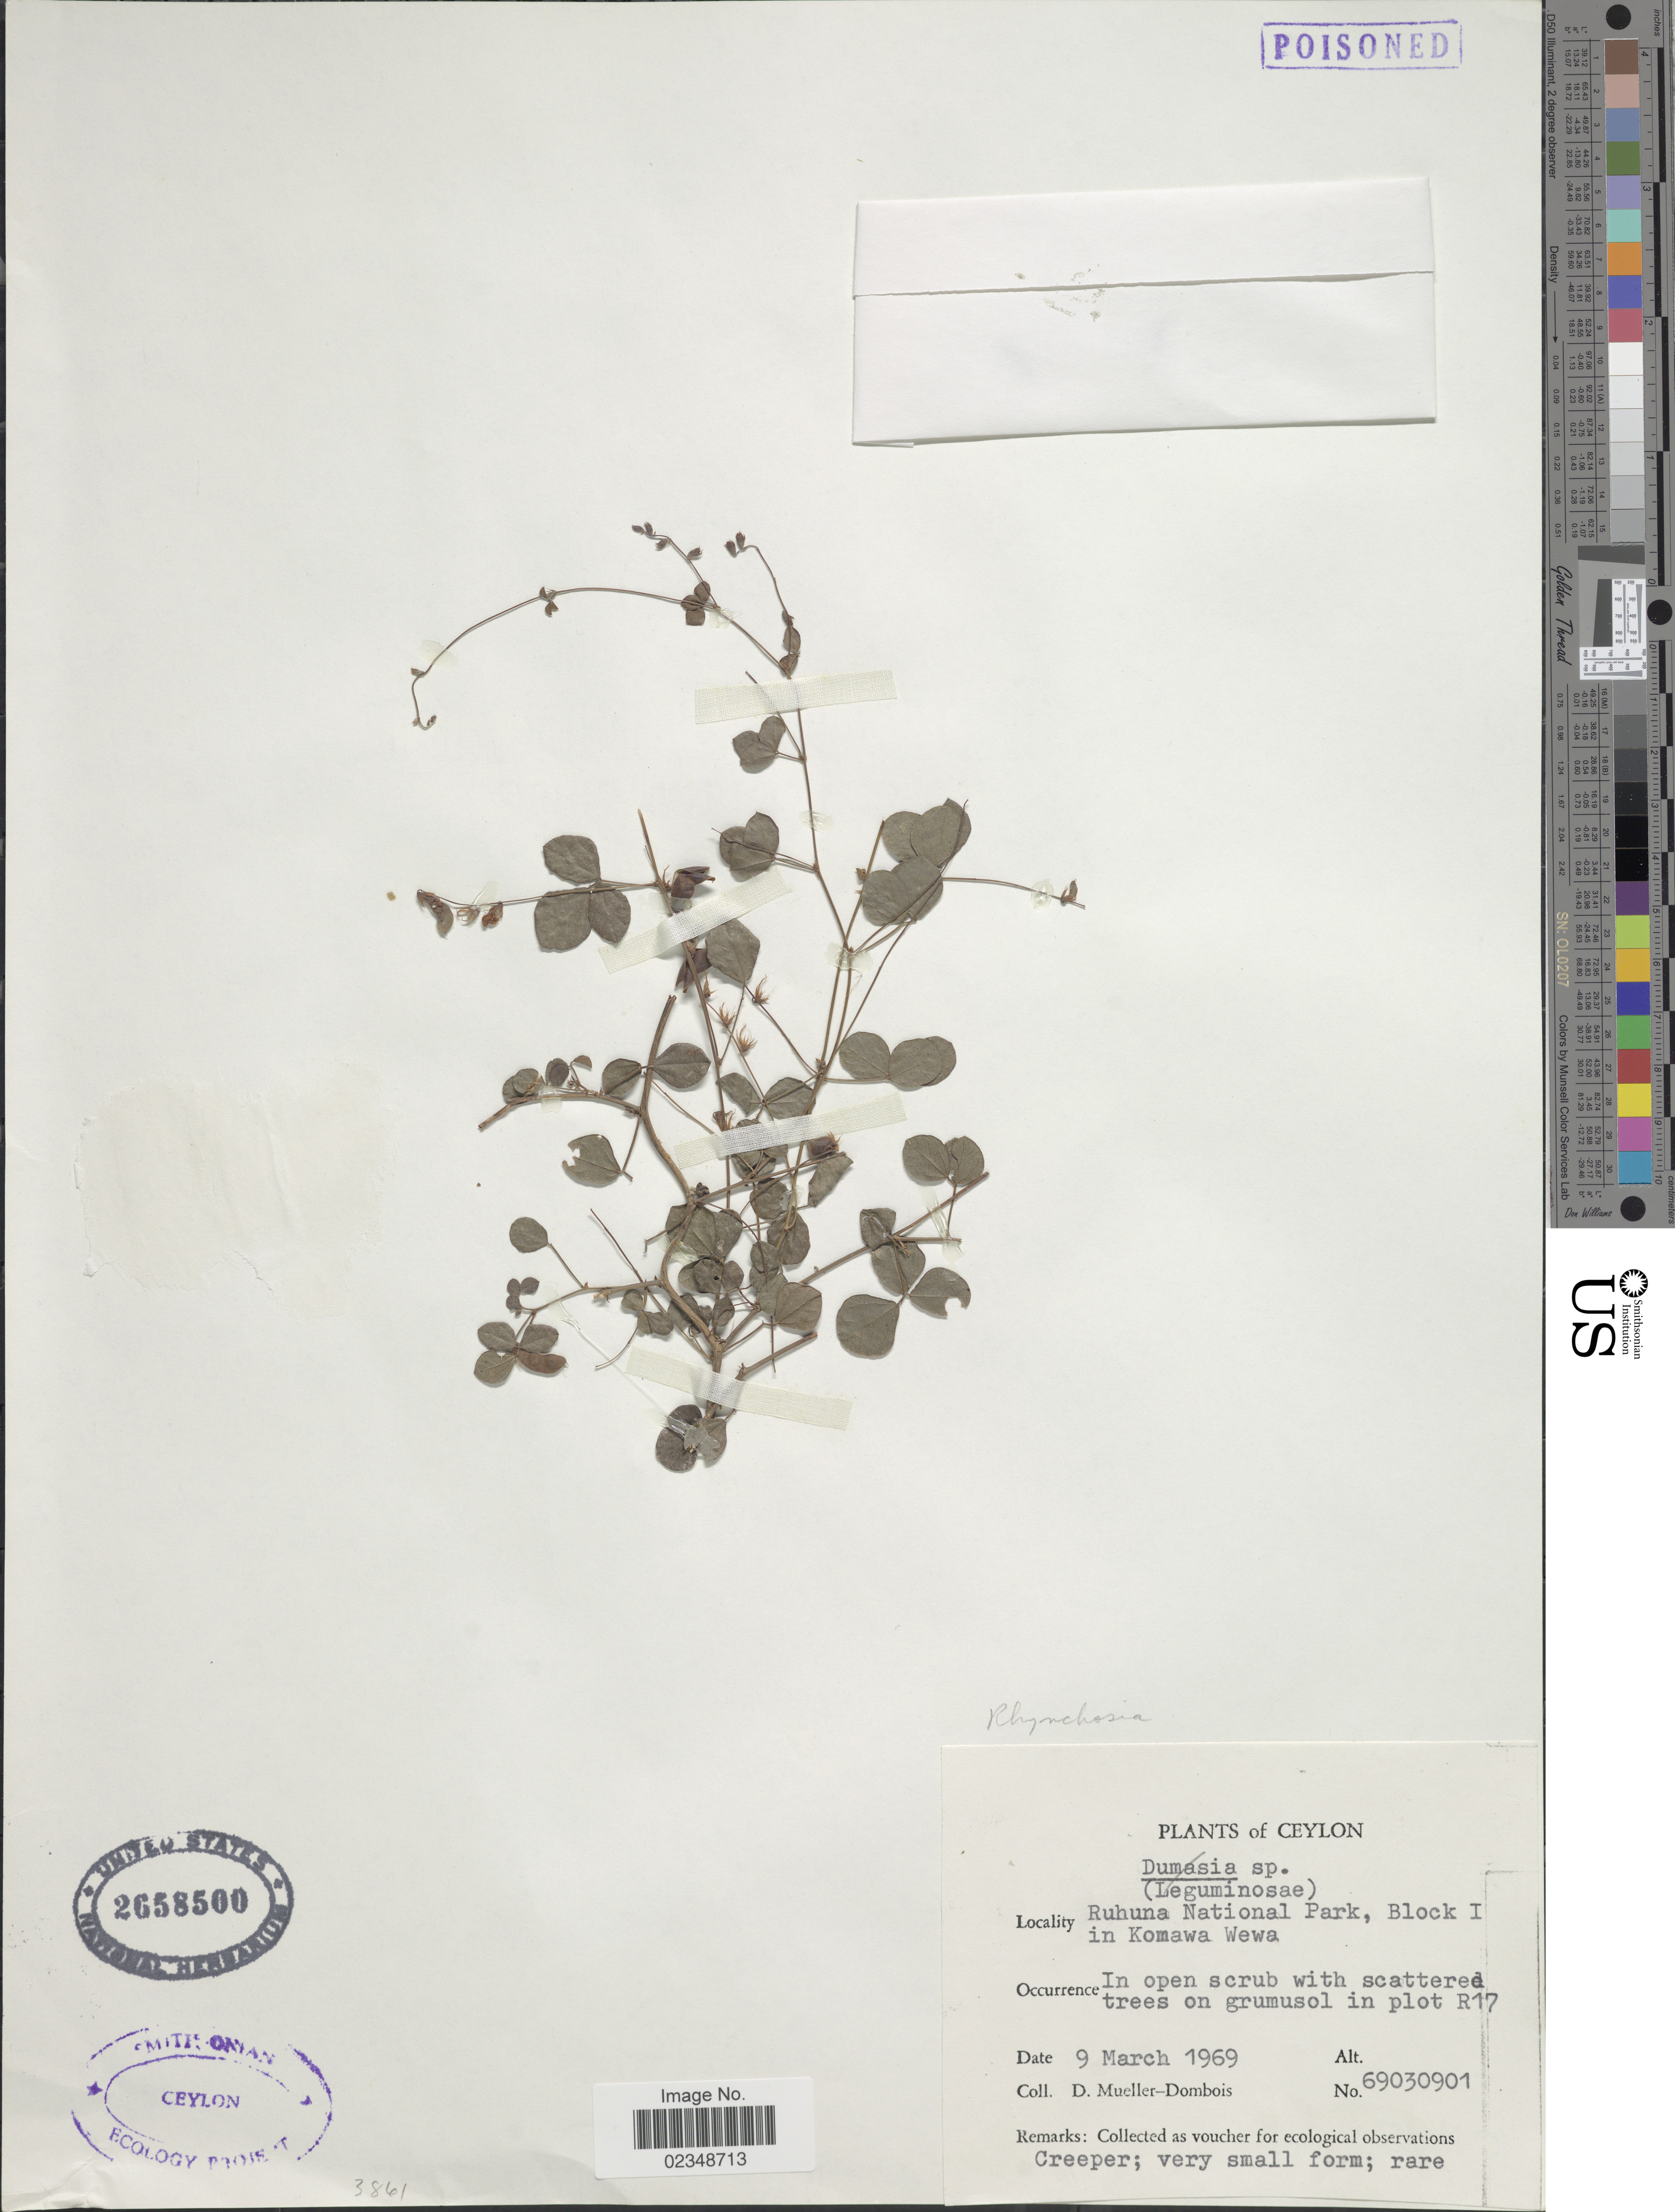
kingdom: Plantae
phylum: Tracheophyta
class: Magnoliopsida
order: Fabales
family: Fabaceae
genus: Rhynchosia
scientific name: Rhynchosia sp.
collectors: D. Mueller-Dombois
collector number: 69030901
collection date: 1969-03-09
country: Sri Lanka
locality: Ceylon, Ruhuna National Park, Block 1 in Komawa Wewa, In open scrub wtih scattered trees on grumusol in plot R17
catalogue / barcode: US 2658500